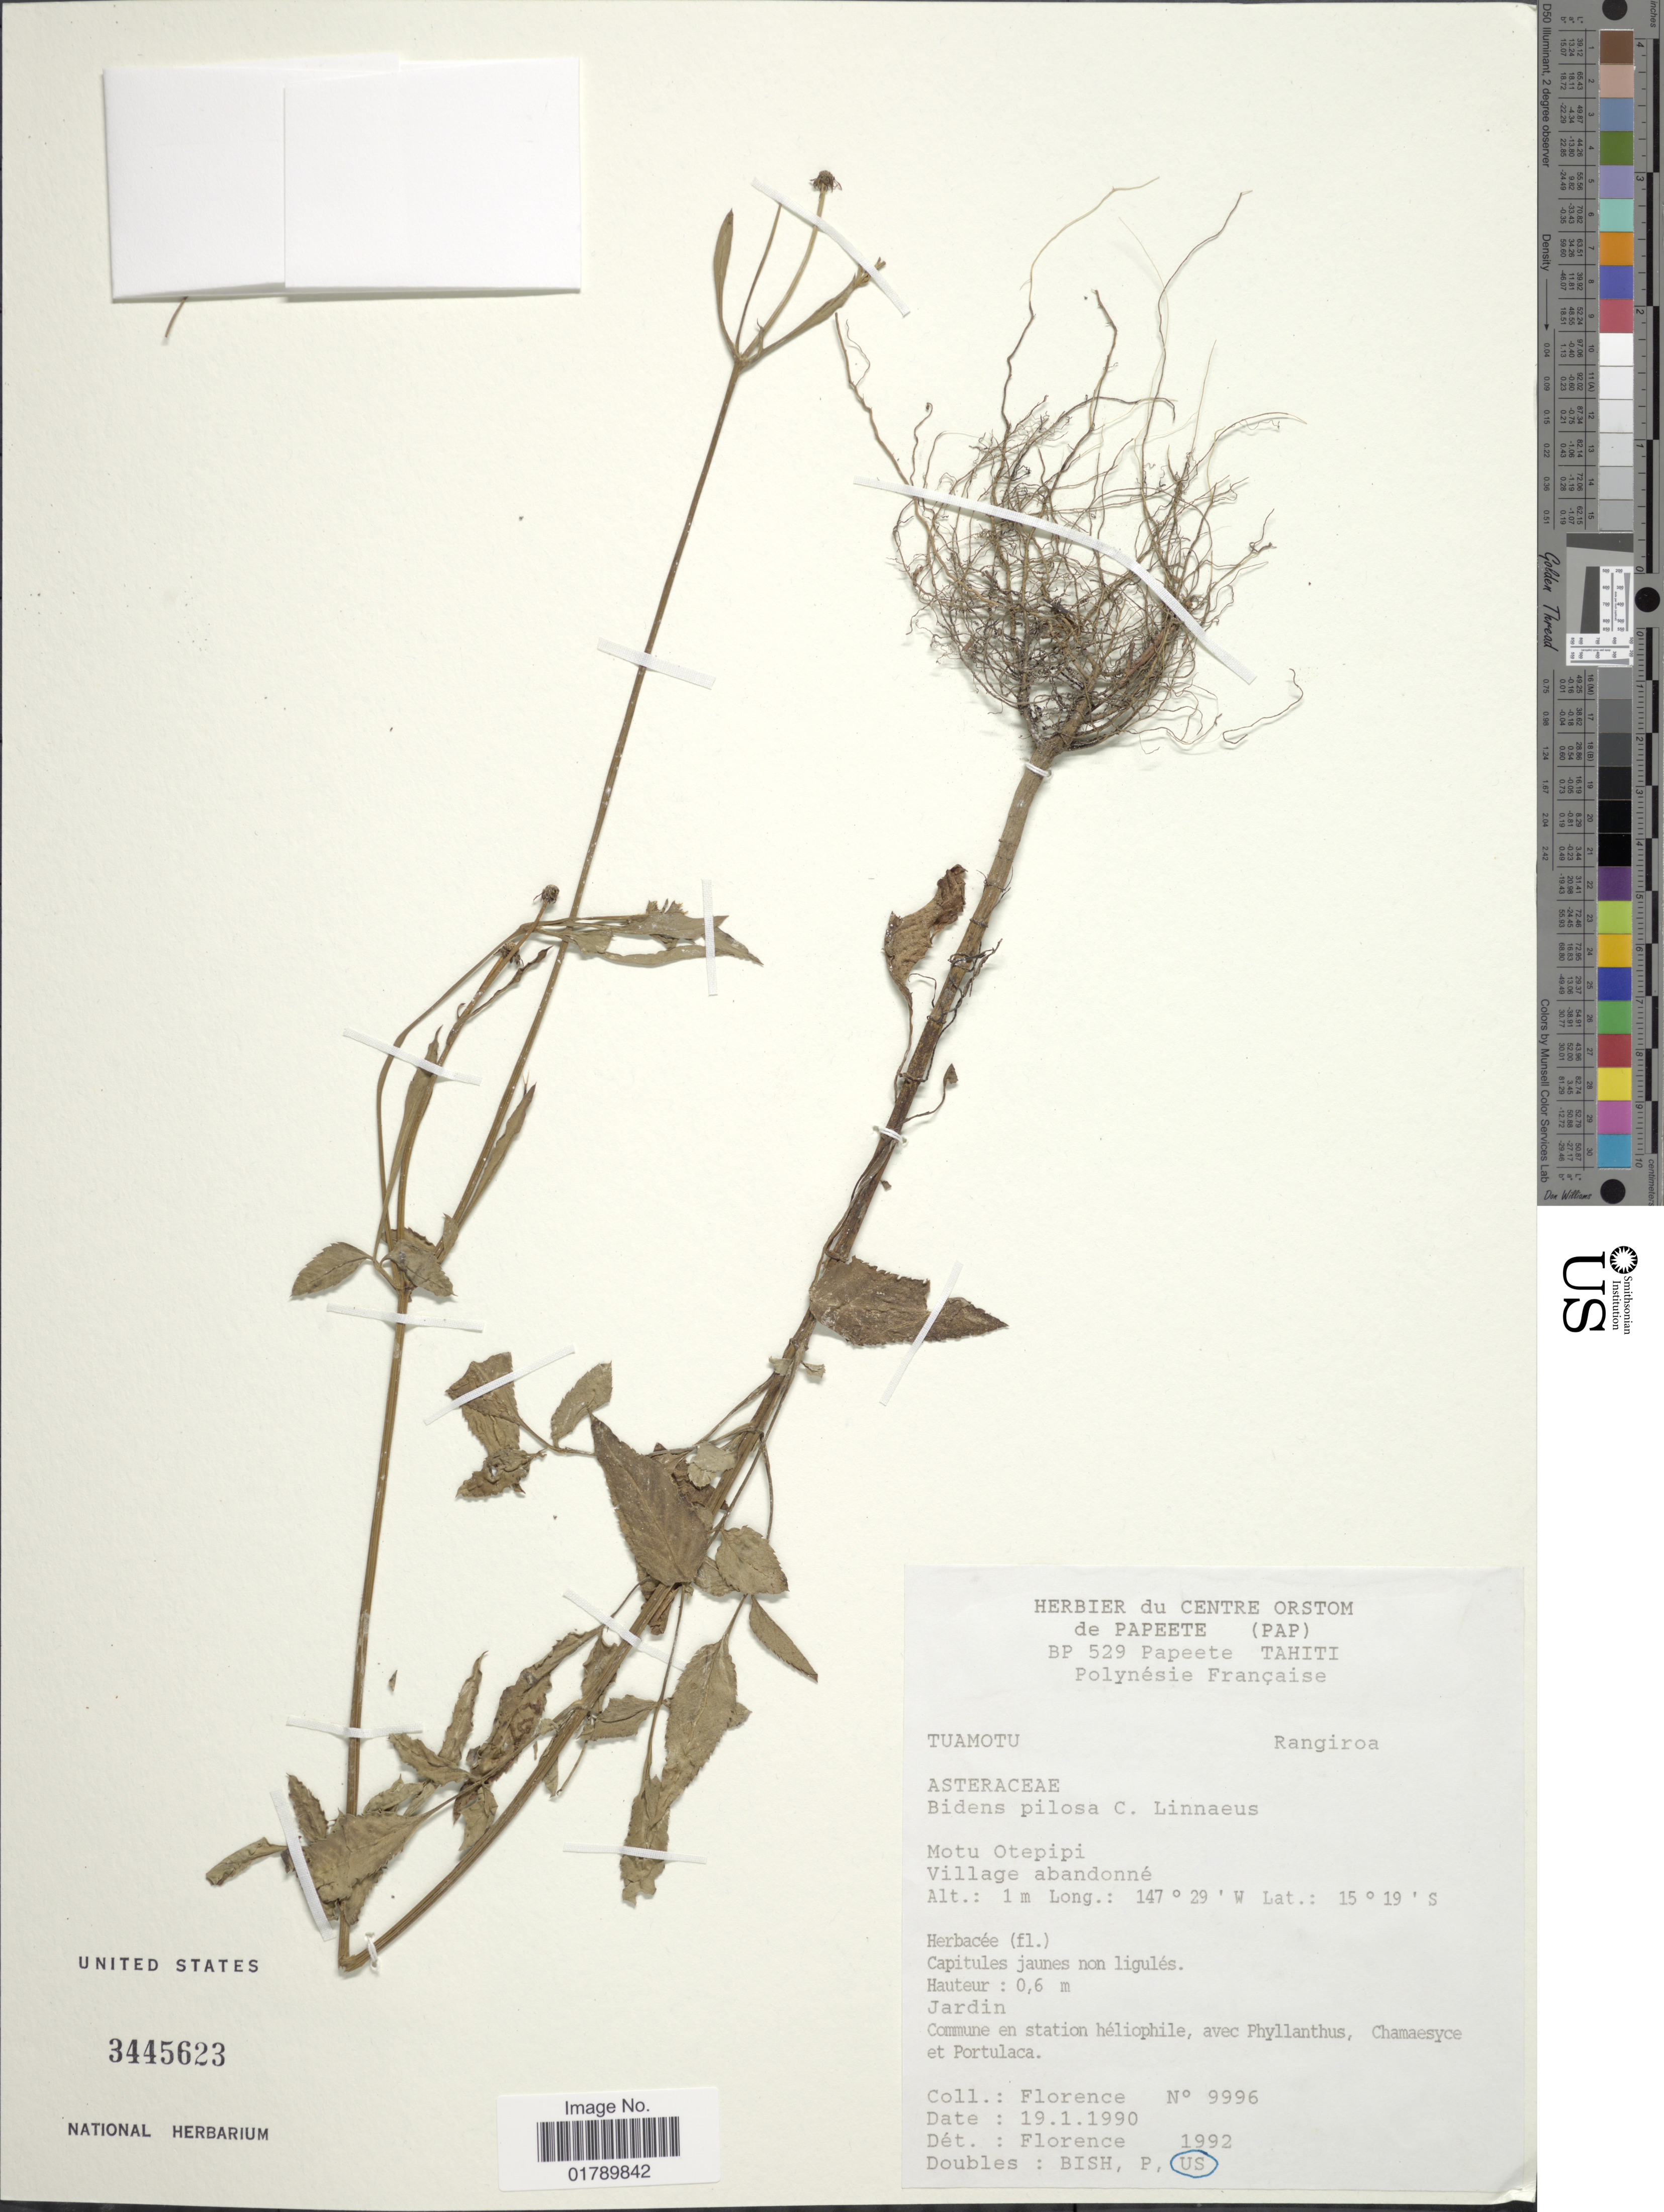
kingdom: Plantae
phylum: Tracheophyta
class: Magnoliopsida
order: Asterales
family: Asteraceae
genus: Bidens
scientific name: Bidens pilosa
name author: L.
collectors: -. Florence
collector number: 9996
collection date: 1990-01-19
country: French Polynesia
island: Rangiroa [Deans] Atoll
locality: Tuamotu. Rangiroa. Motu Otepipi. Village abandonne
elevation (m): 1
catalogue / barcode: US 3445623